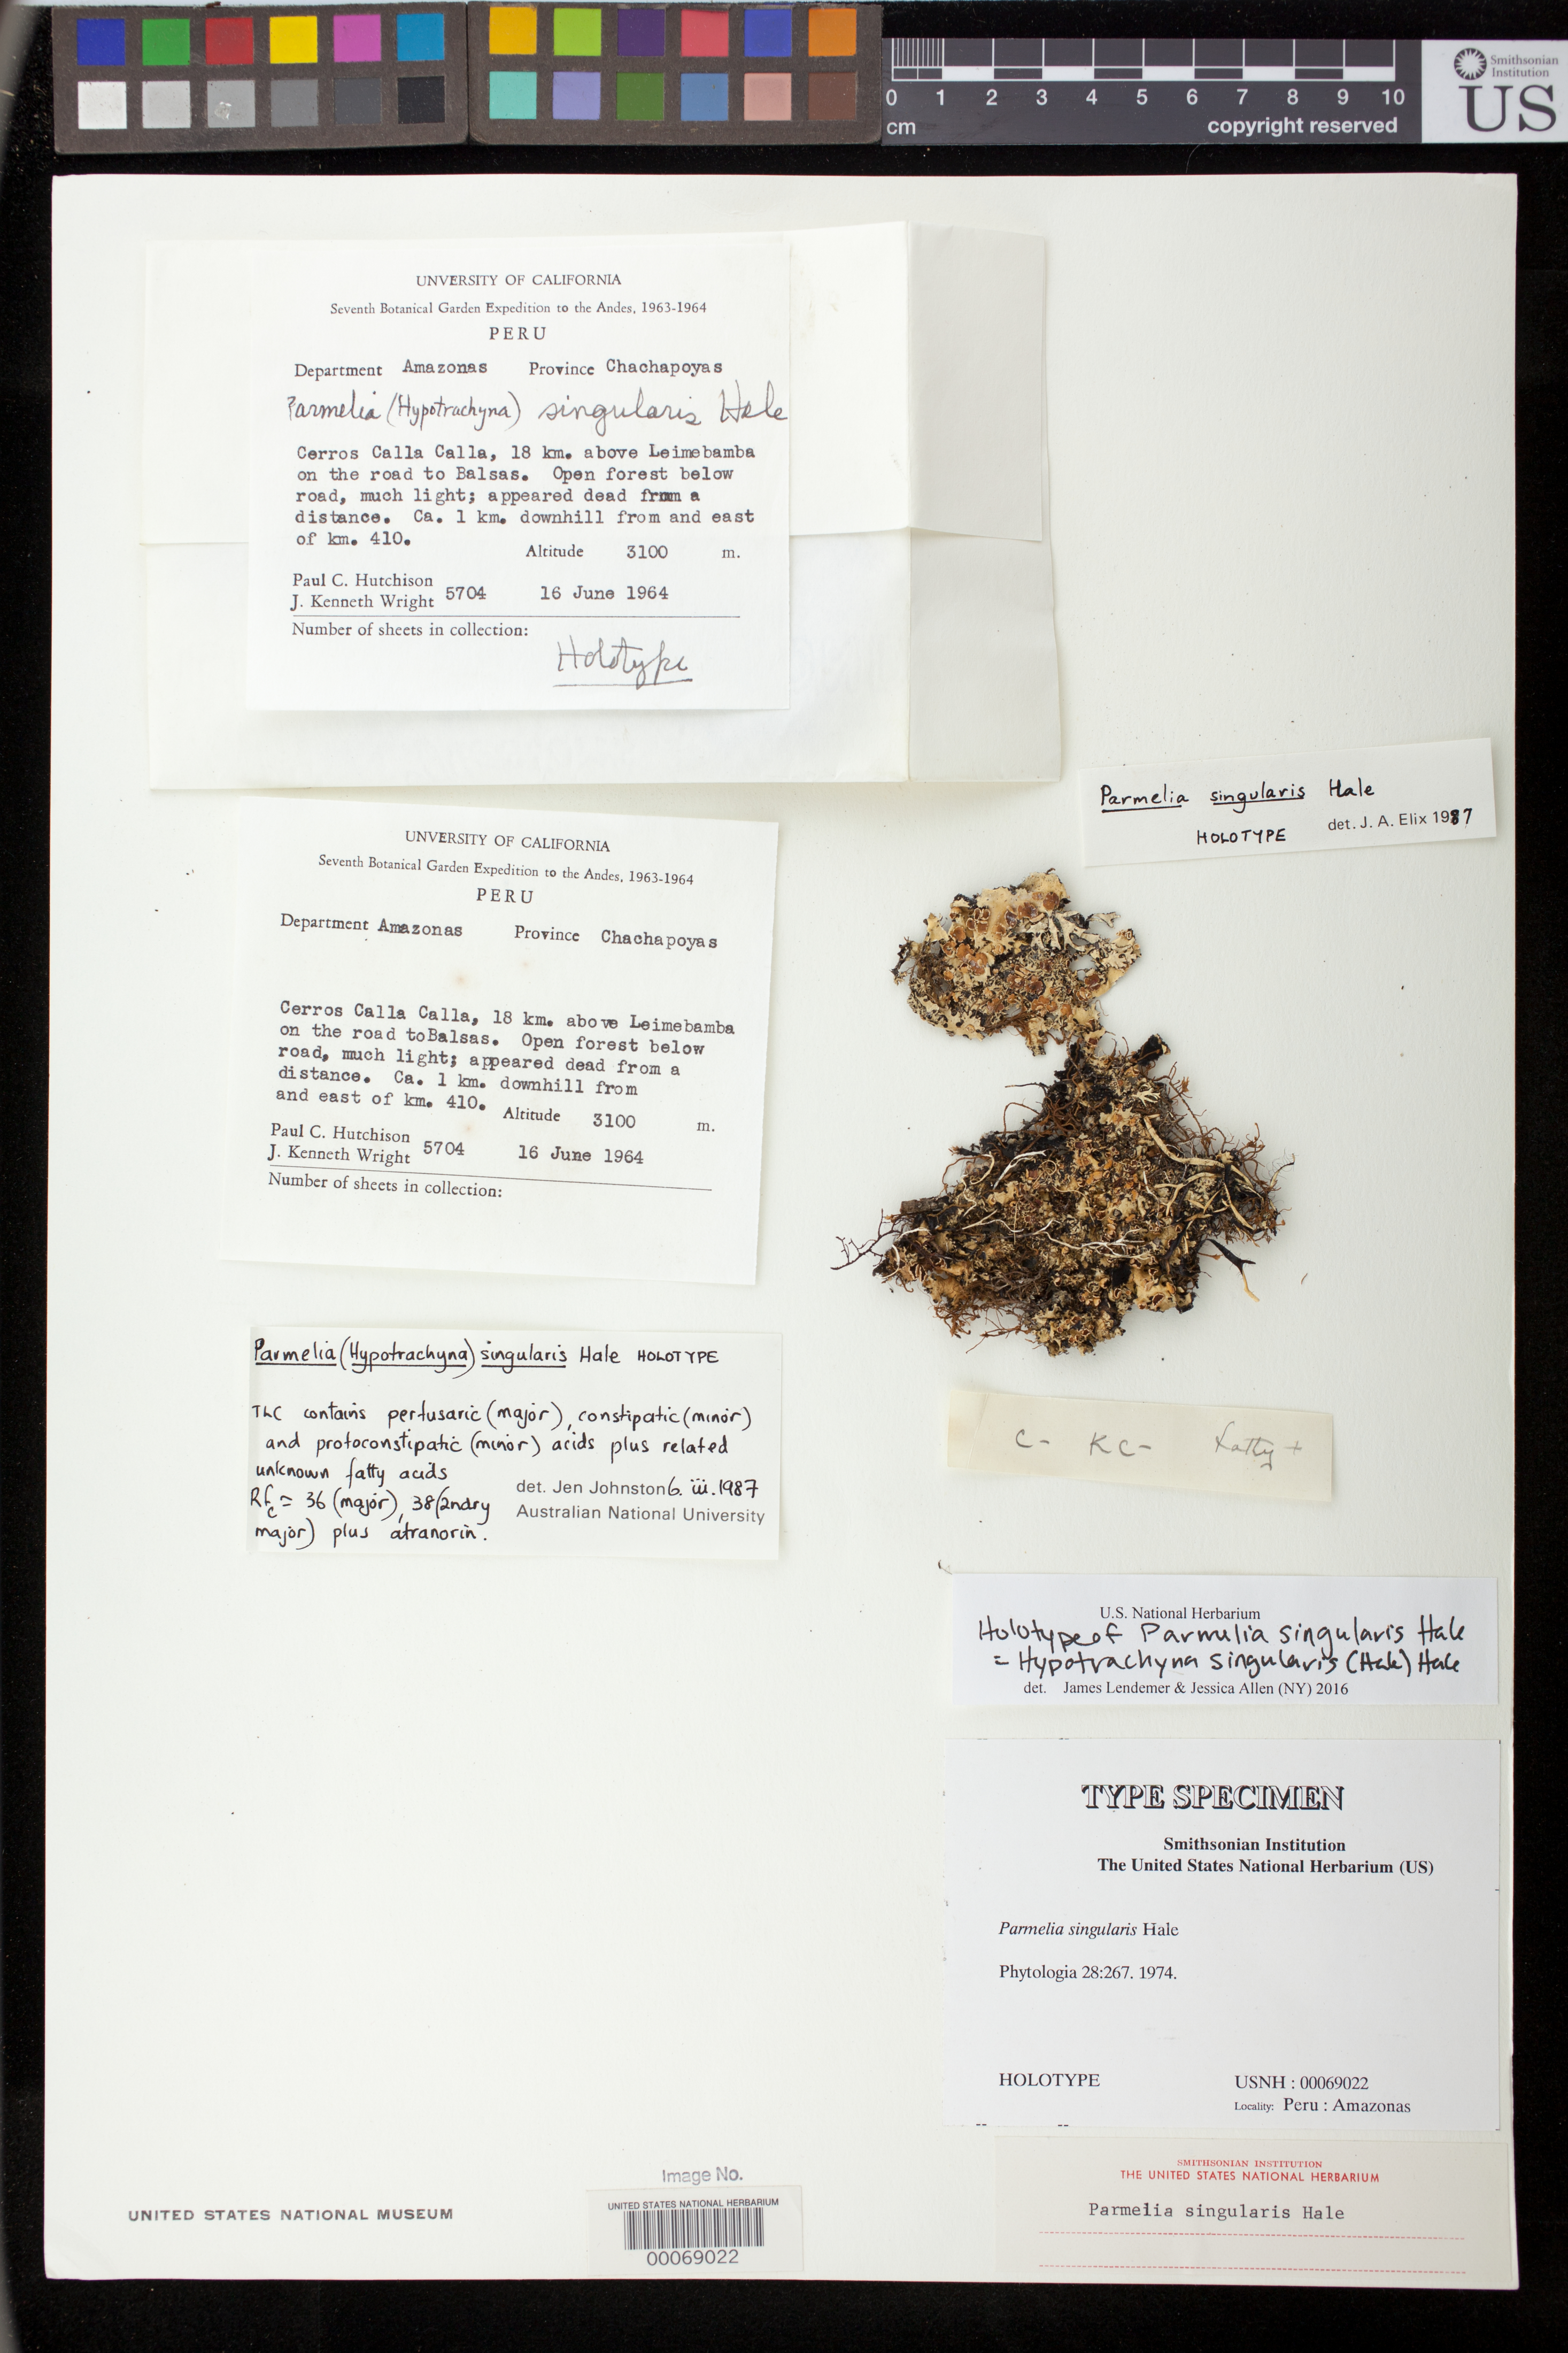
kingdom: Fungi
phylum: Ascomycota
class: Lecanoromycetes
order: Lecanorales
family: Parmeliaceae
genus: Parmelia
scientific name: Parmelia singularis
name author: Hale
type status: Holotype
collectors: P. C. Hutchison & J. K. Wright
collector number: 5704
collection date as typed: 16 Jun 1964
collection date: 1964-06-16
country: Peru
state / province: Amazonas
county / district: Chachapoyas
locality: Cerros Calla-Calla, 18 km above Leimebamba on road to Balsas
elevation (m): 3100